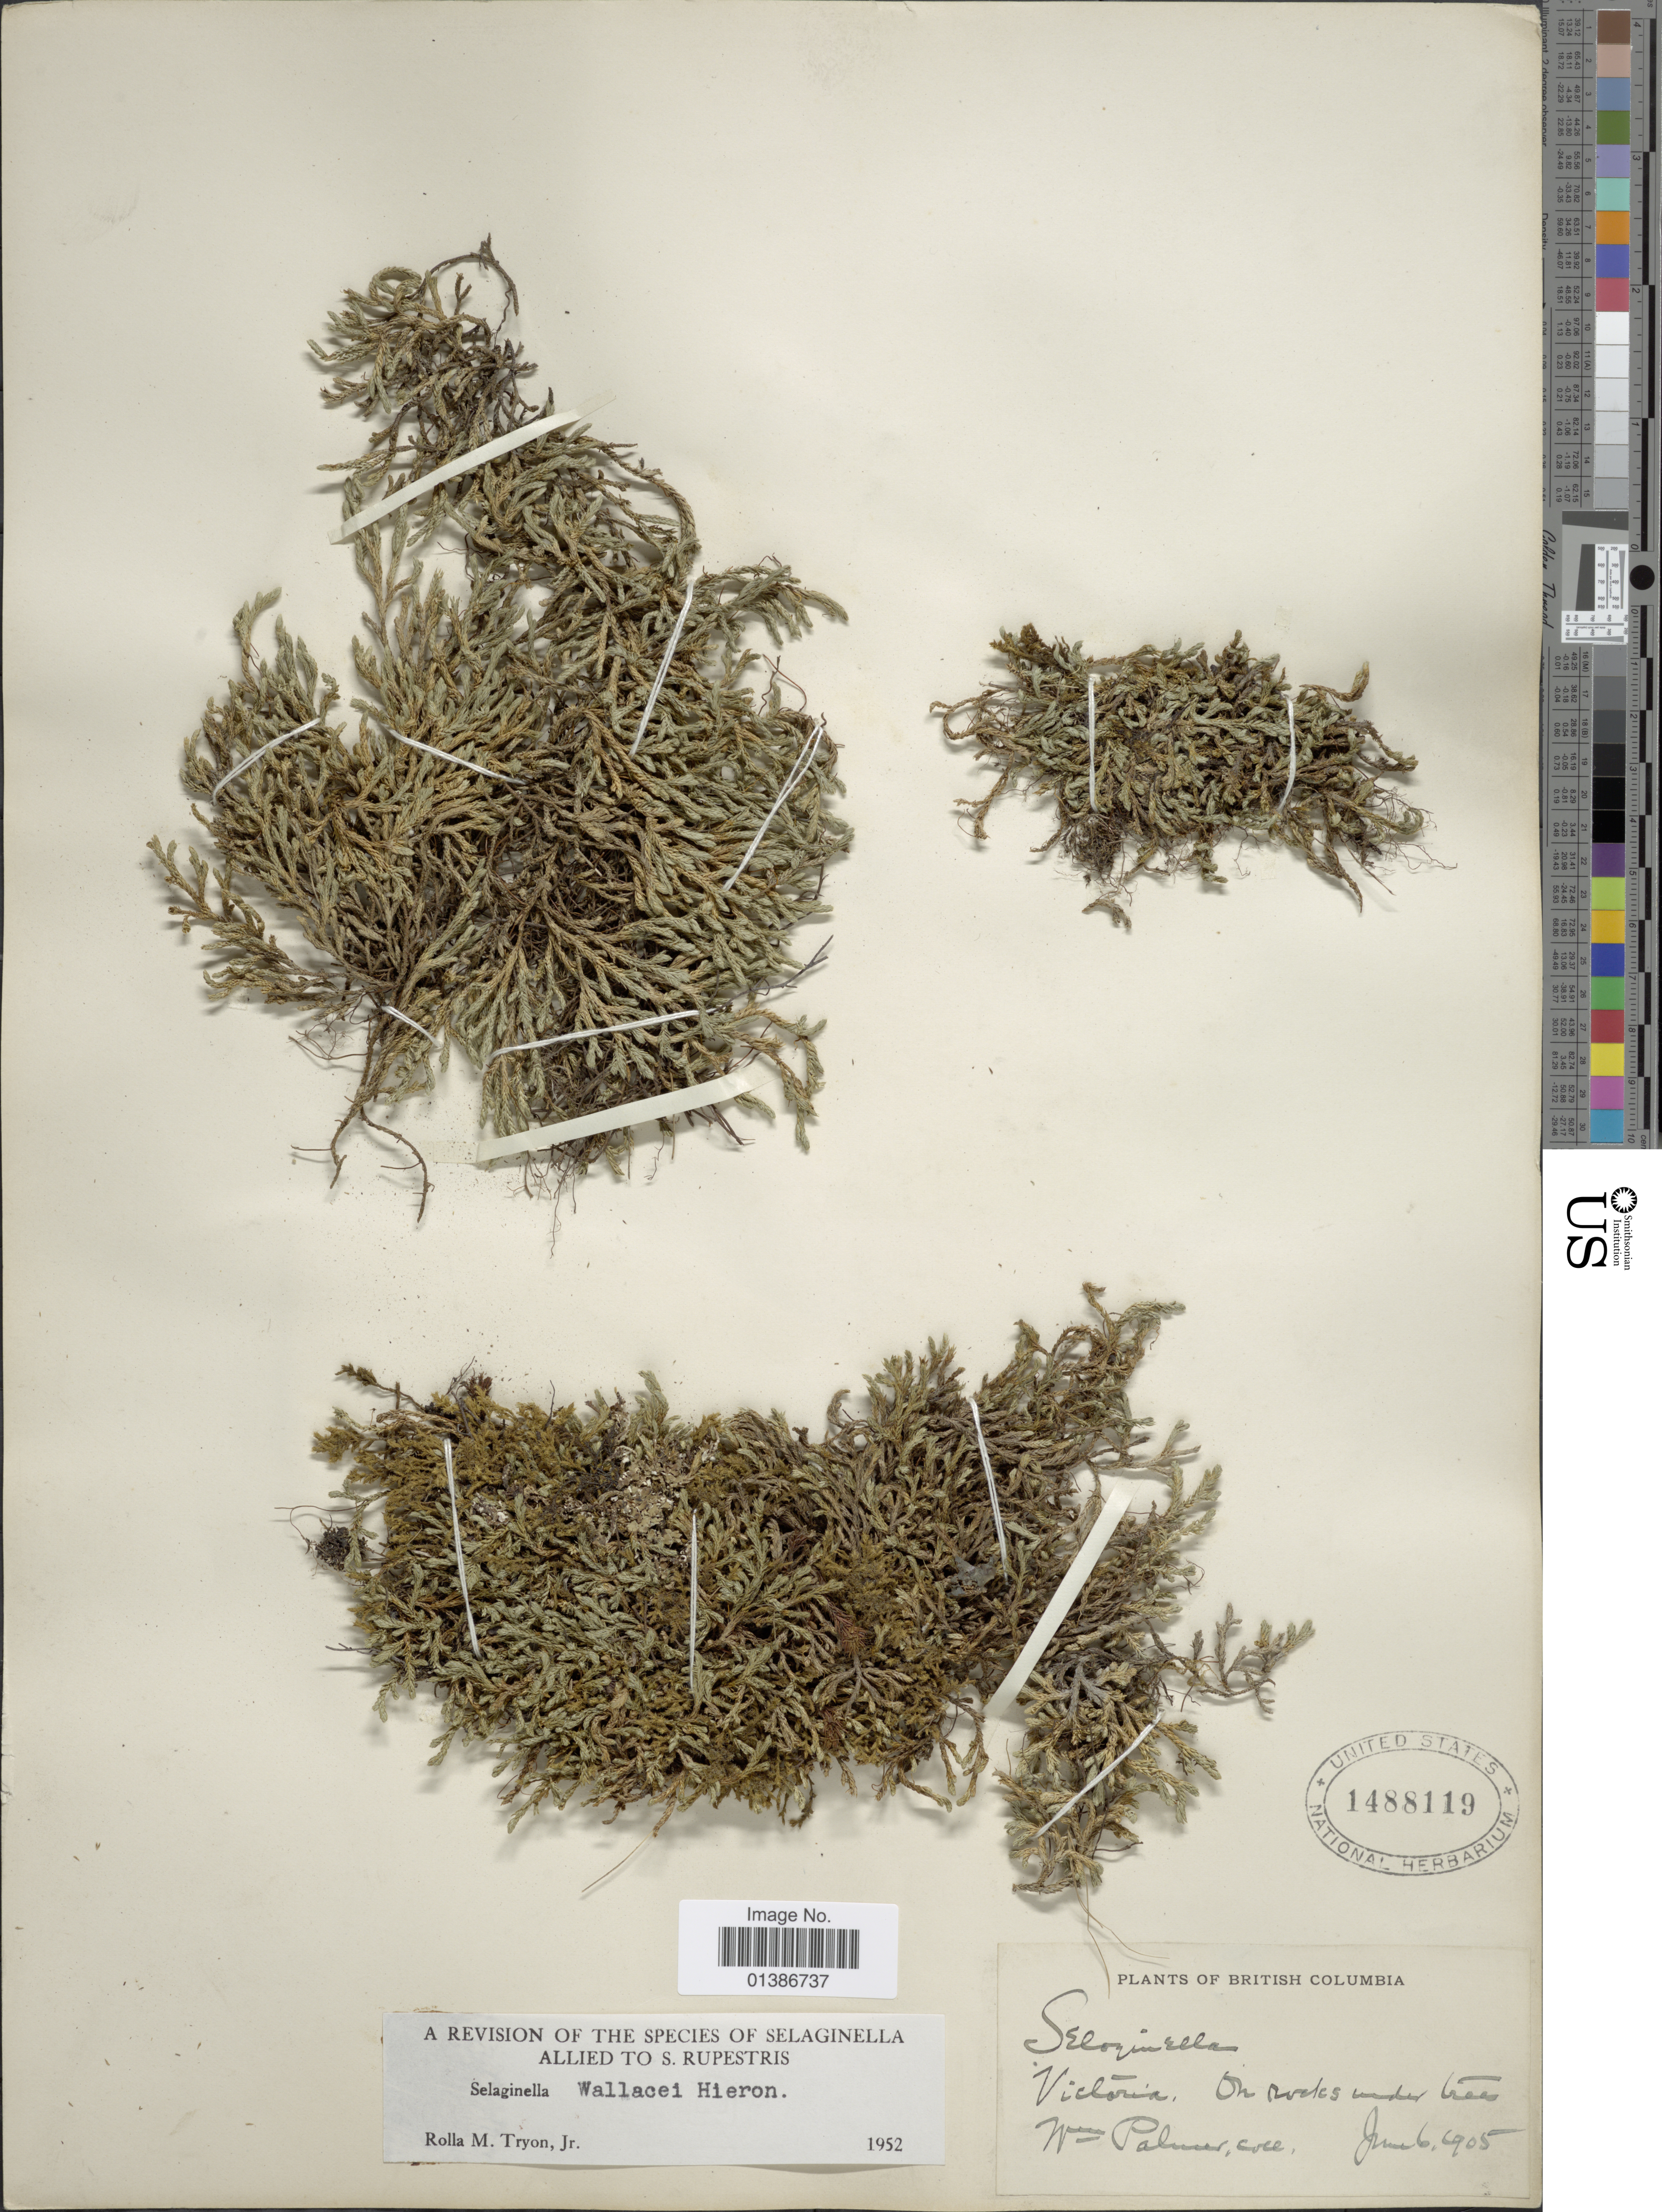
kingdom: Plantae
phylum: Tracheophyta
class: Lycopodiopsida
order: Selaginellales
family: Selaginellaceae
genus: Selaginella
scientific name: Selaginella wallacei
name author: Hieron.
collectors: W. Palmer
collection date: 1905-06-06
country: Canada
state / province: British Columbia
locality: Victoria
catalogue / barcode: US 1488119